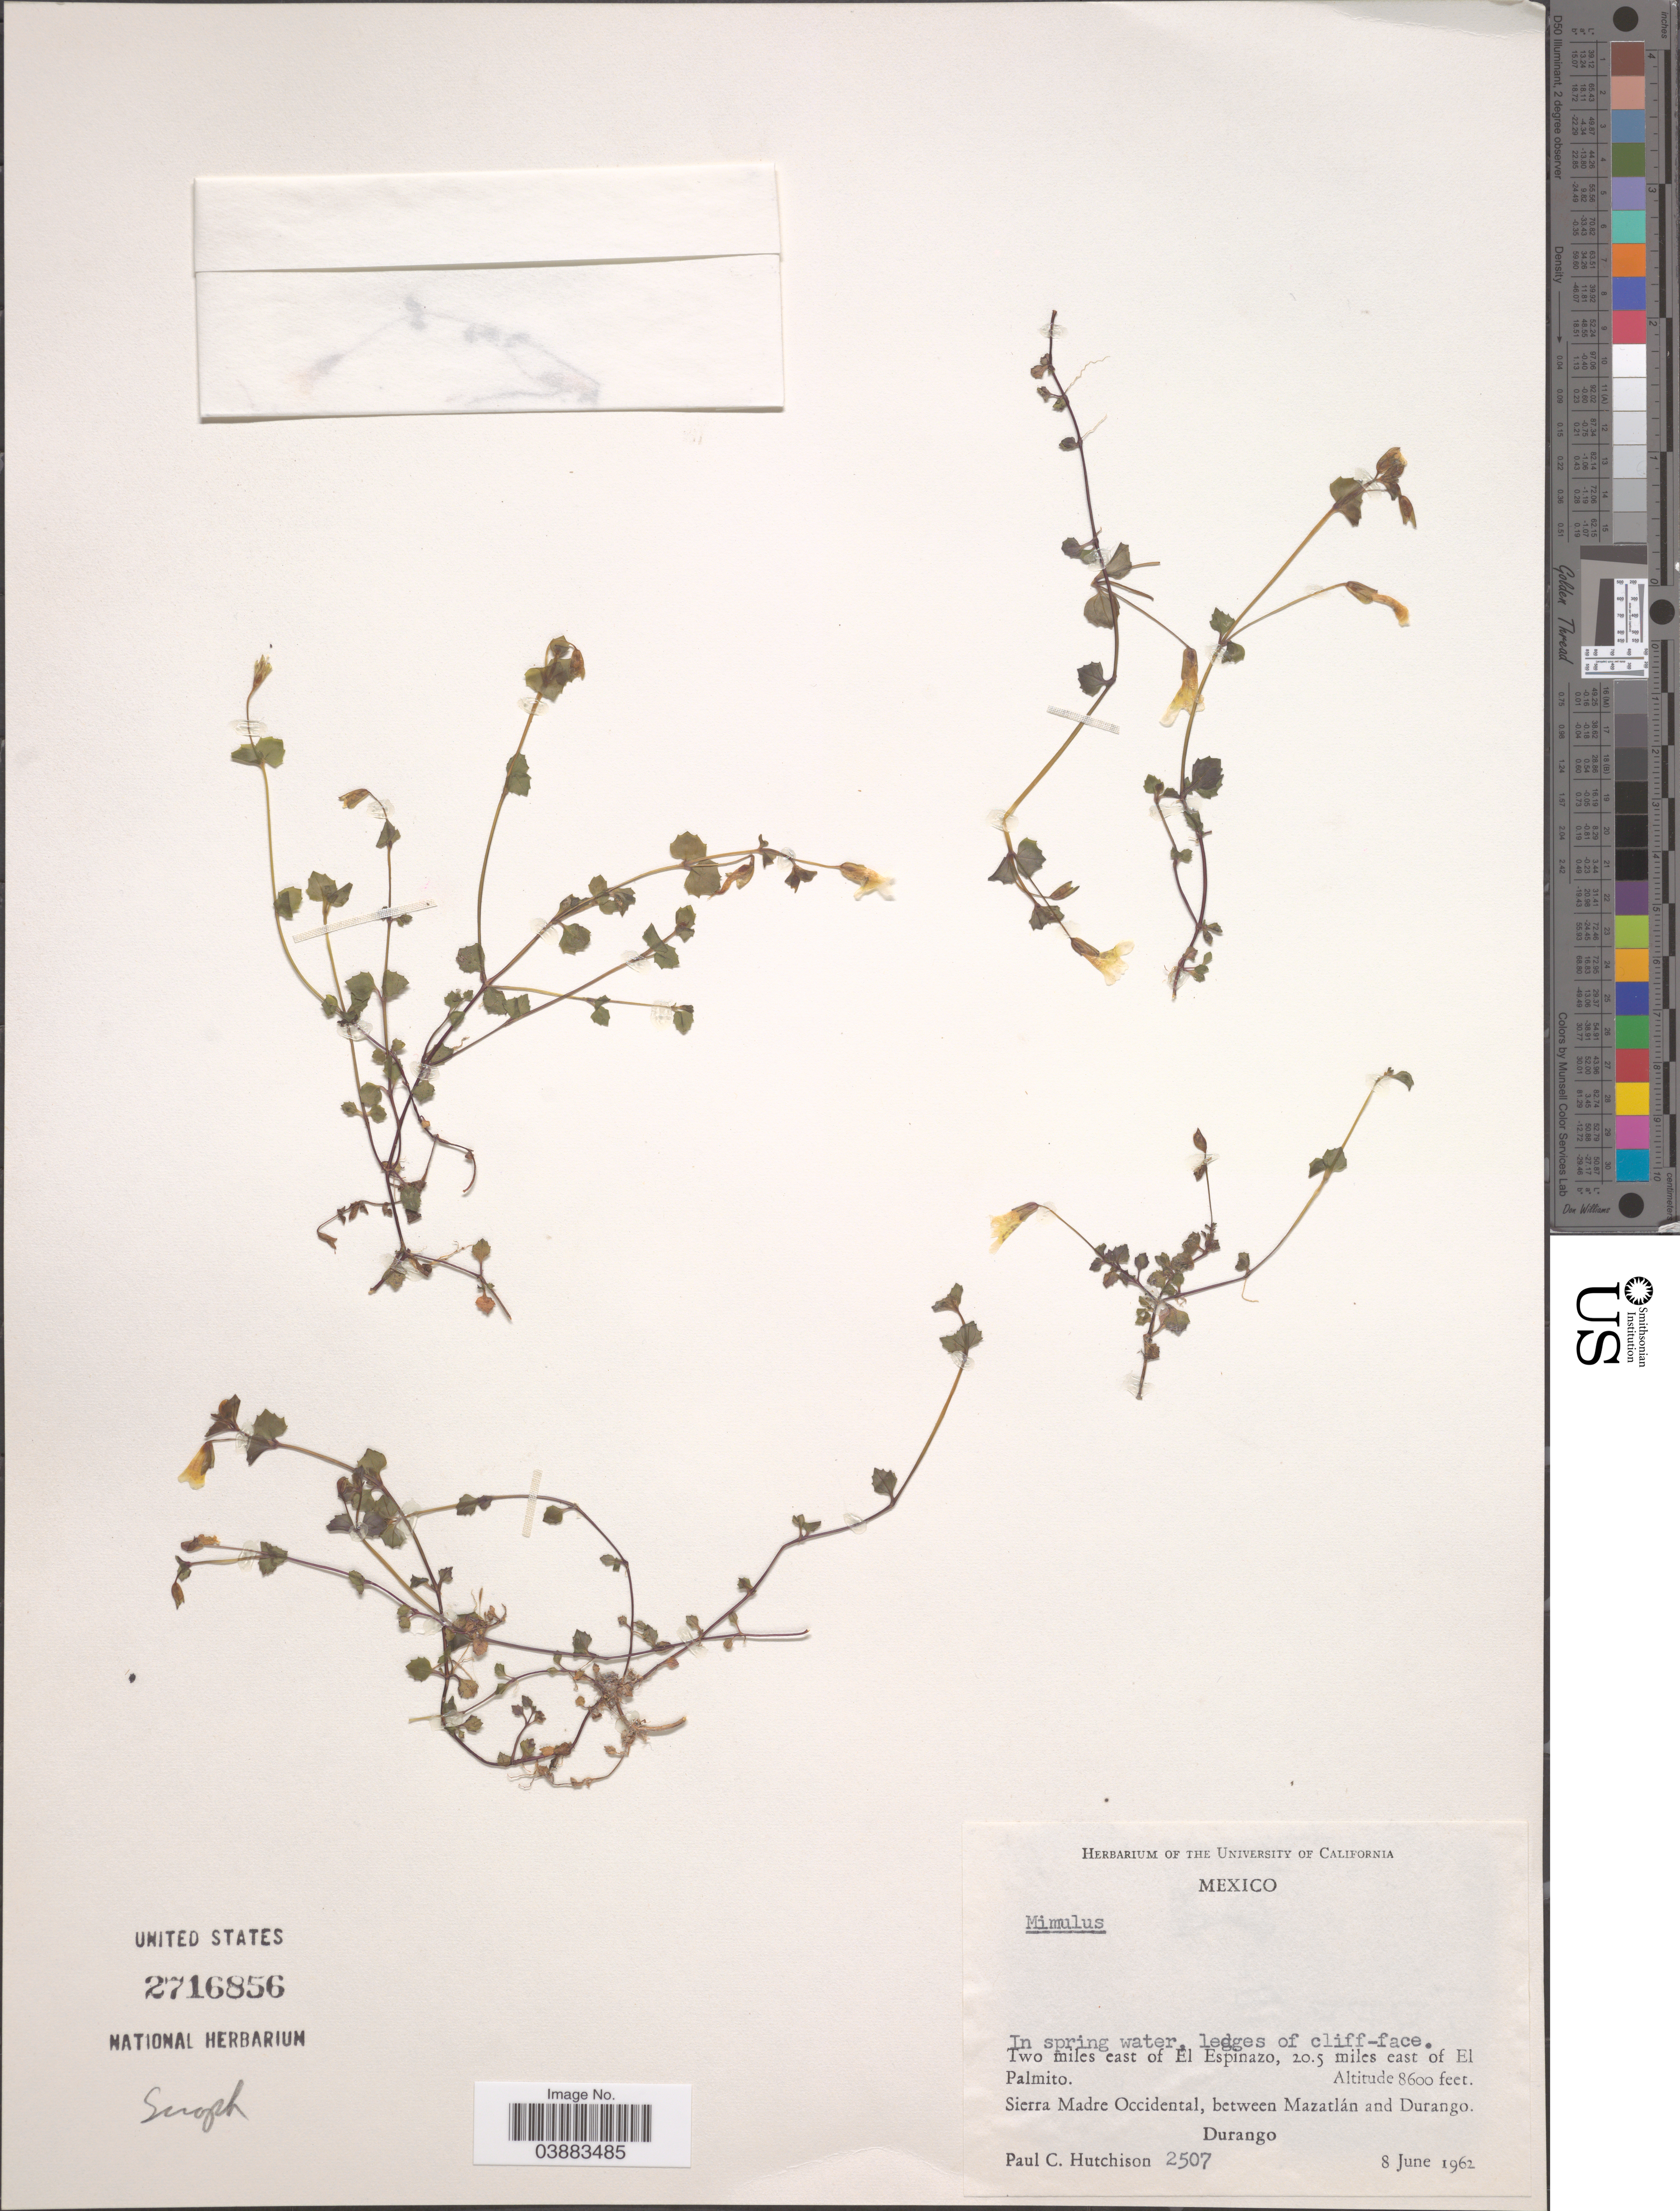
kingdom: Plantae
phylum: Tracheophyta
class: Magnoliopsida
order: Lamiales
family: Phrymaceae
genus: Mimulus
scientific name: Mimulus sp.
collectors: P. C. Hutchison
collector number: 2507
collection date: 1962-06-08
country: Mexico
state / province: Durango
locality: Two miles east of El Espinazo, 20.5 miles east of El Palmito. Sierra Madre Occidental, between Mazatlán and Durango.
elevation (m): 2621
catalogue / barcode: US 2716856